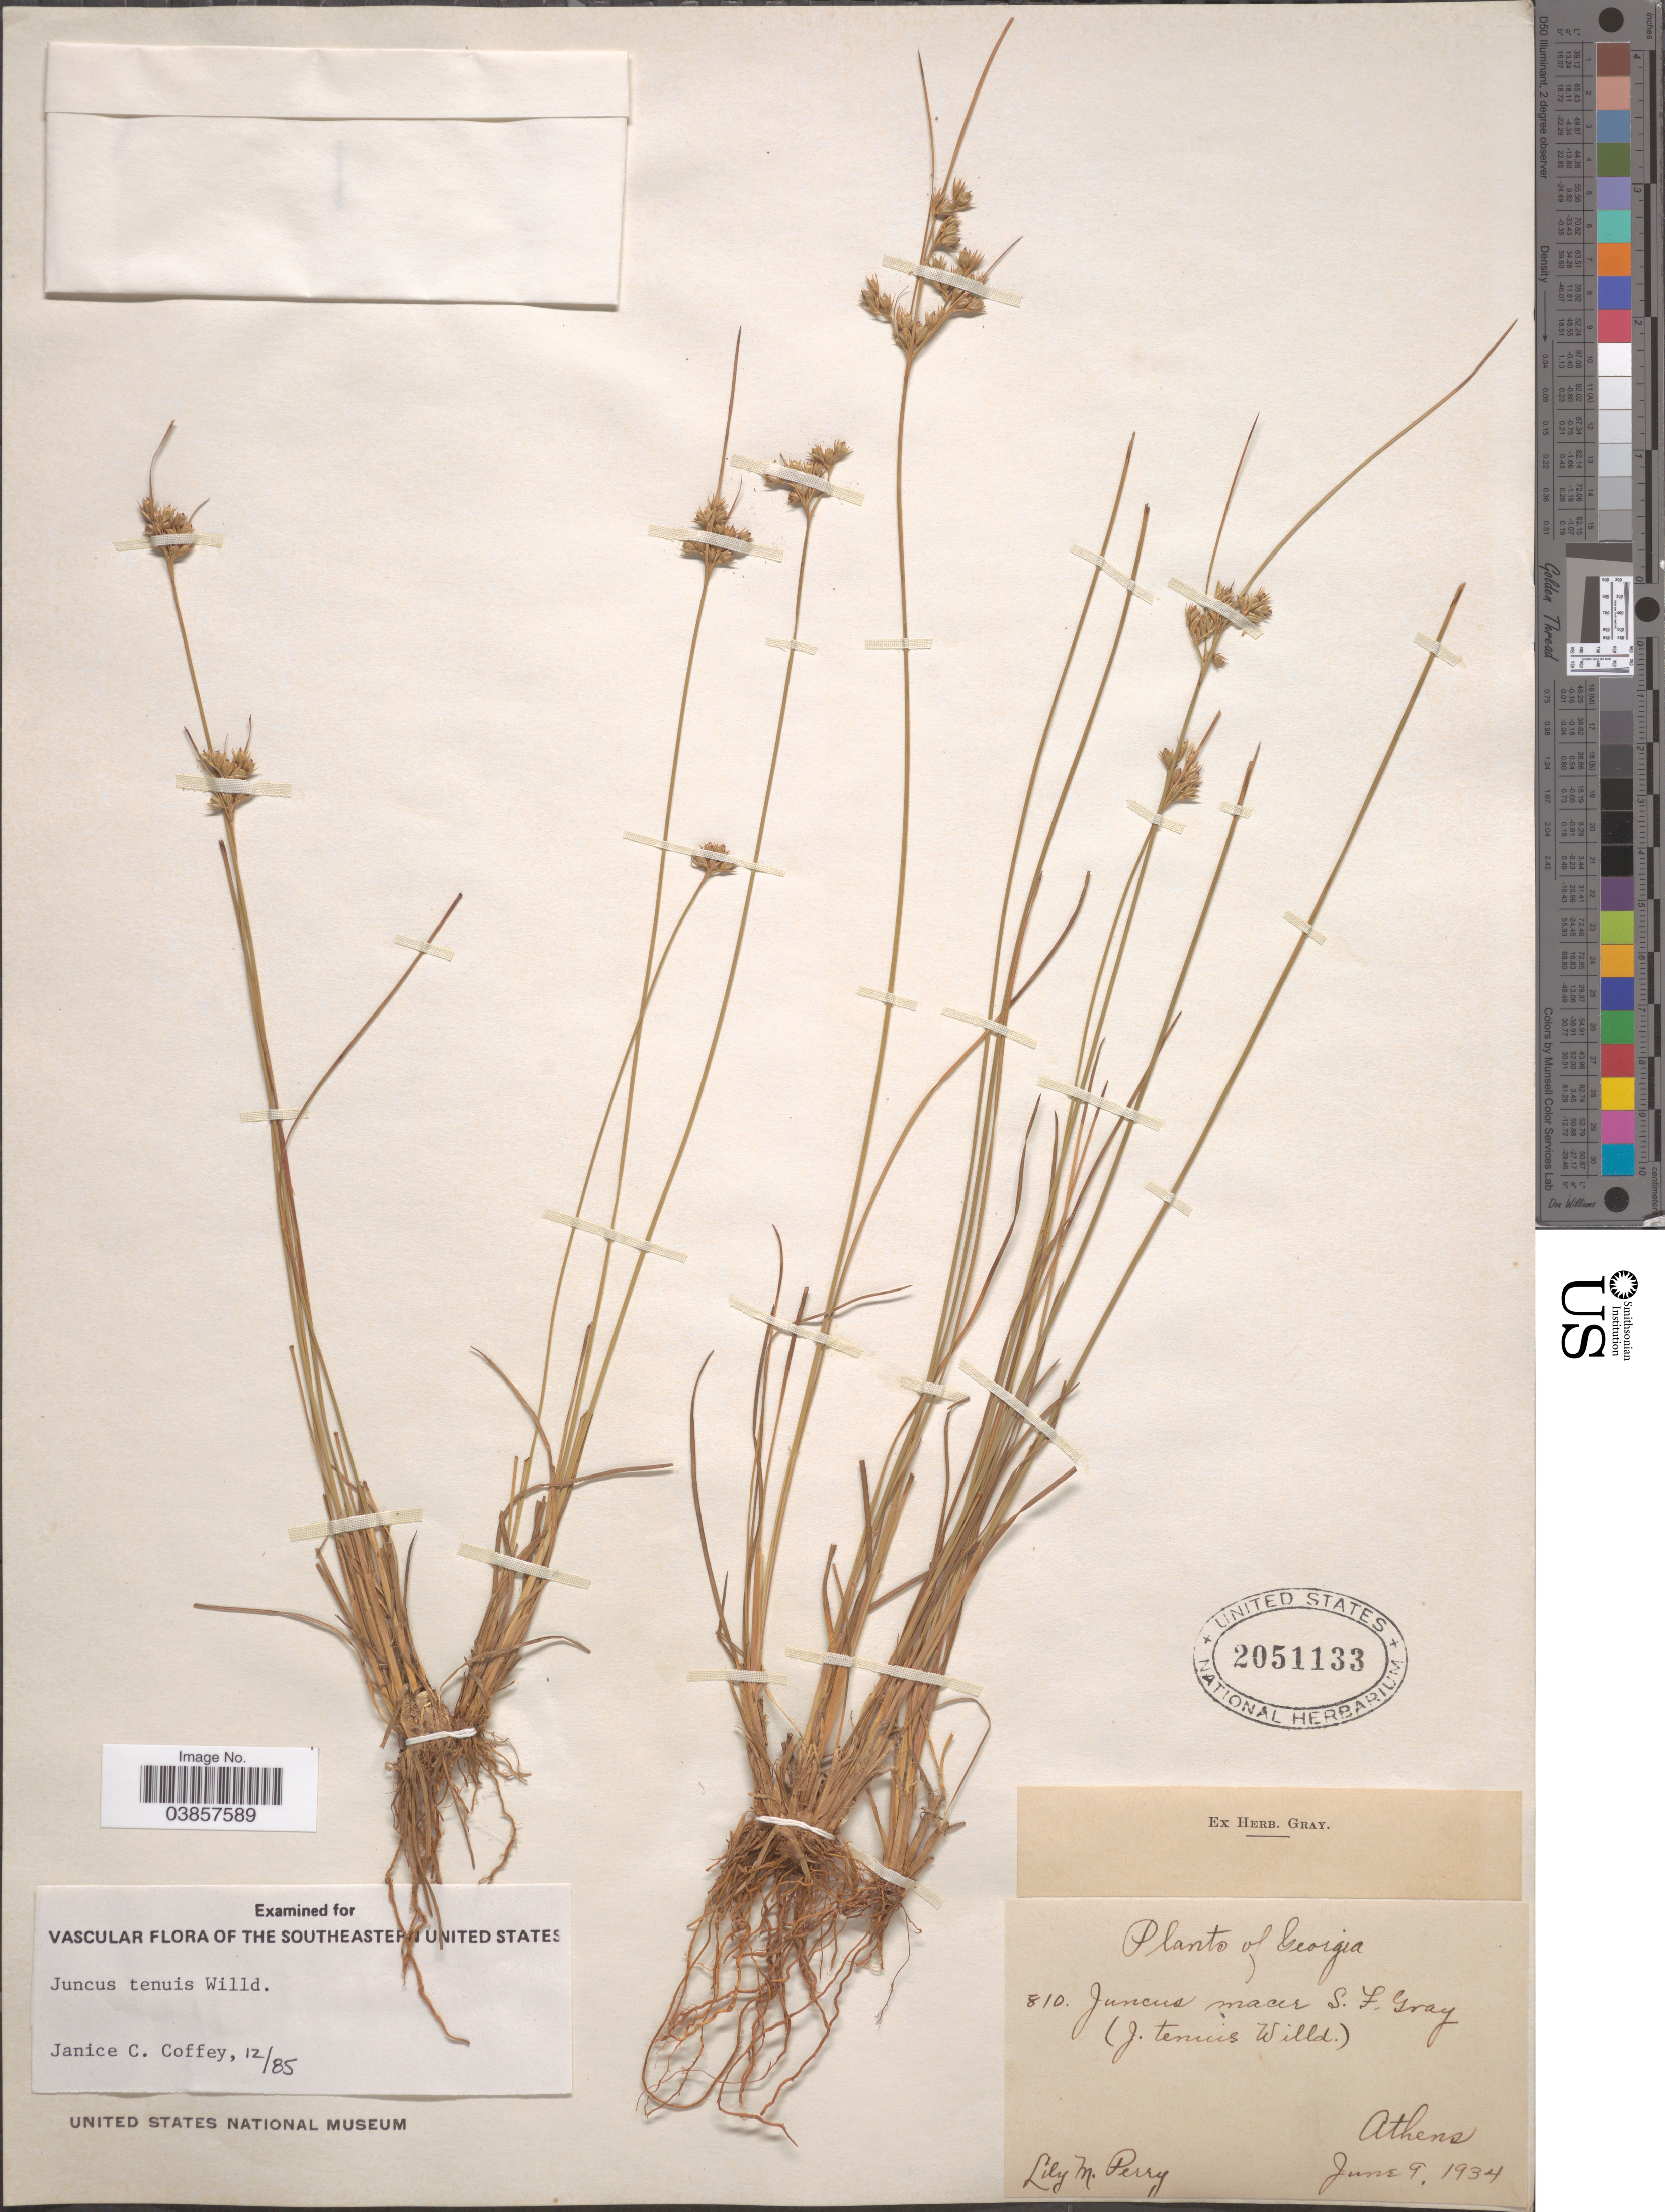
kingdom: Plantae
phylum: Tracheophyta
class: Liliopsida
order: Poales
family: Juncaceae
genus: Juncus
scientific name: Juncus tenuis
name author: Willd.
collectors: L. M. Perry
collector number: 810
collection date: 1934-06-09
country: United States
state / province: Georgia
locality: Athens.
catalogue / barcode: US 2051133